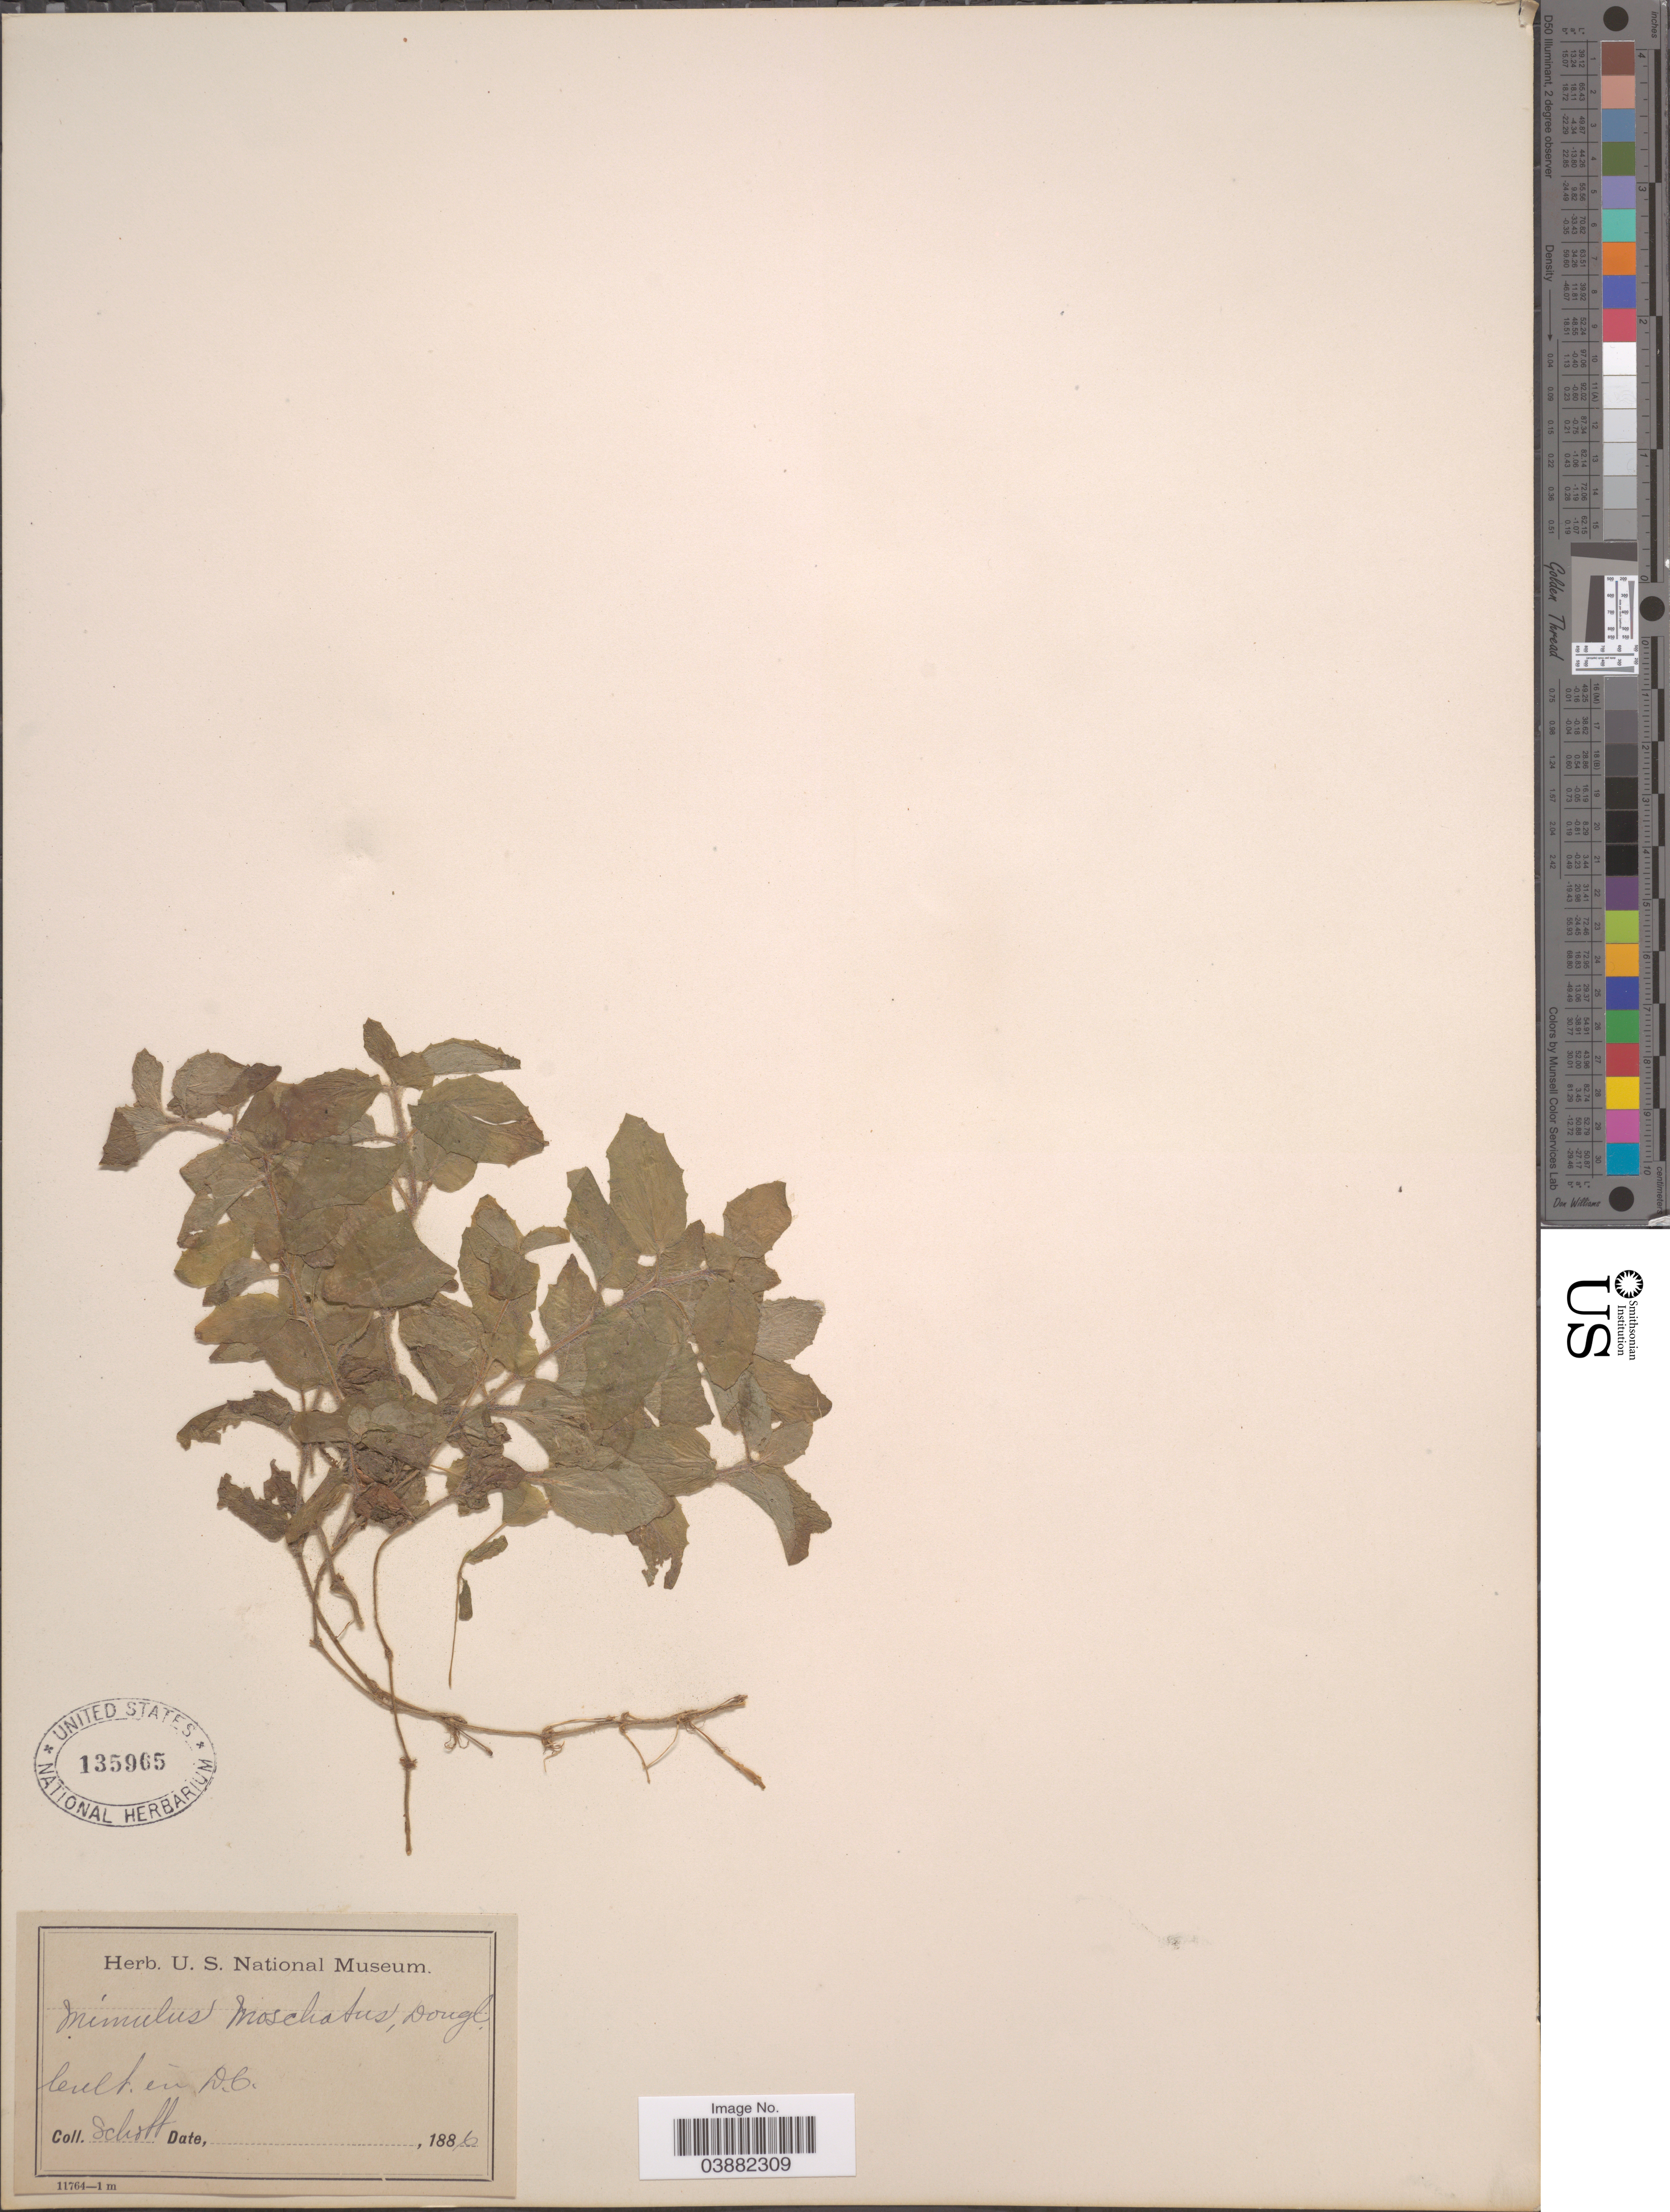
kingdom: Plantae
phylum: Tracheophyta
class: Magnoliopsida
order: Lamiales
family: Phrymaceae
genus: Mimulus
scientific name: Mimulus moschatus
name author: Douglas ex Lindl.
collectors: -. Schoff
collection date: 1886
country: United States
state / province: District of Columbia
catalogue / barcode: US 135965